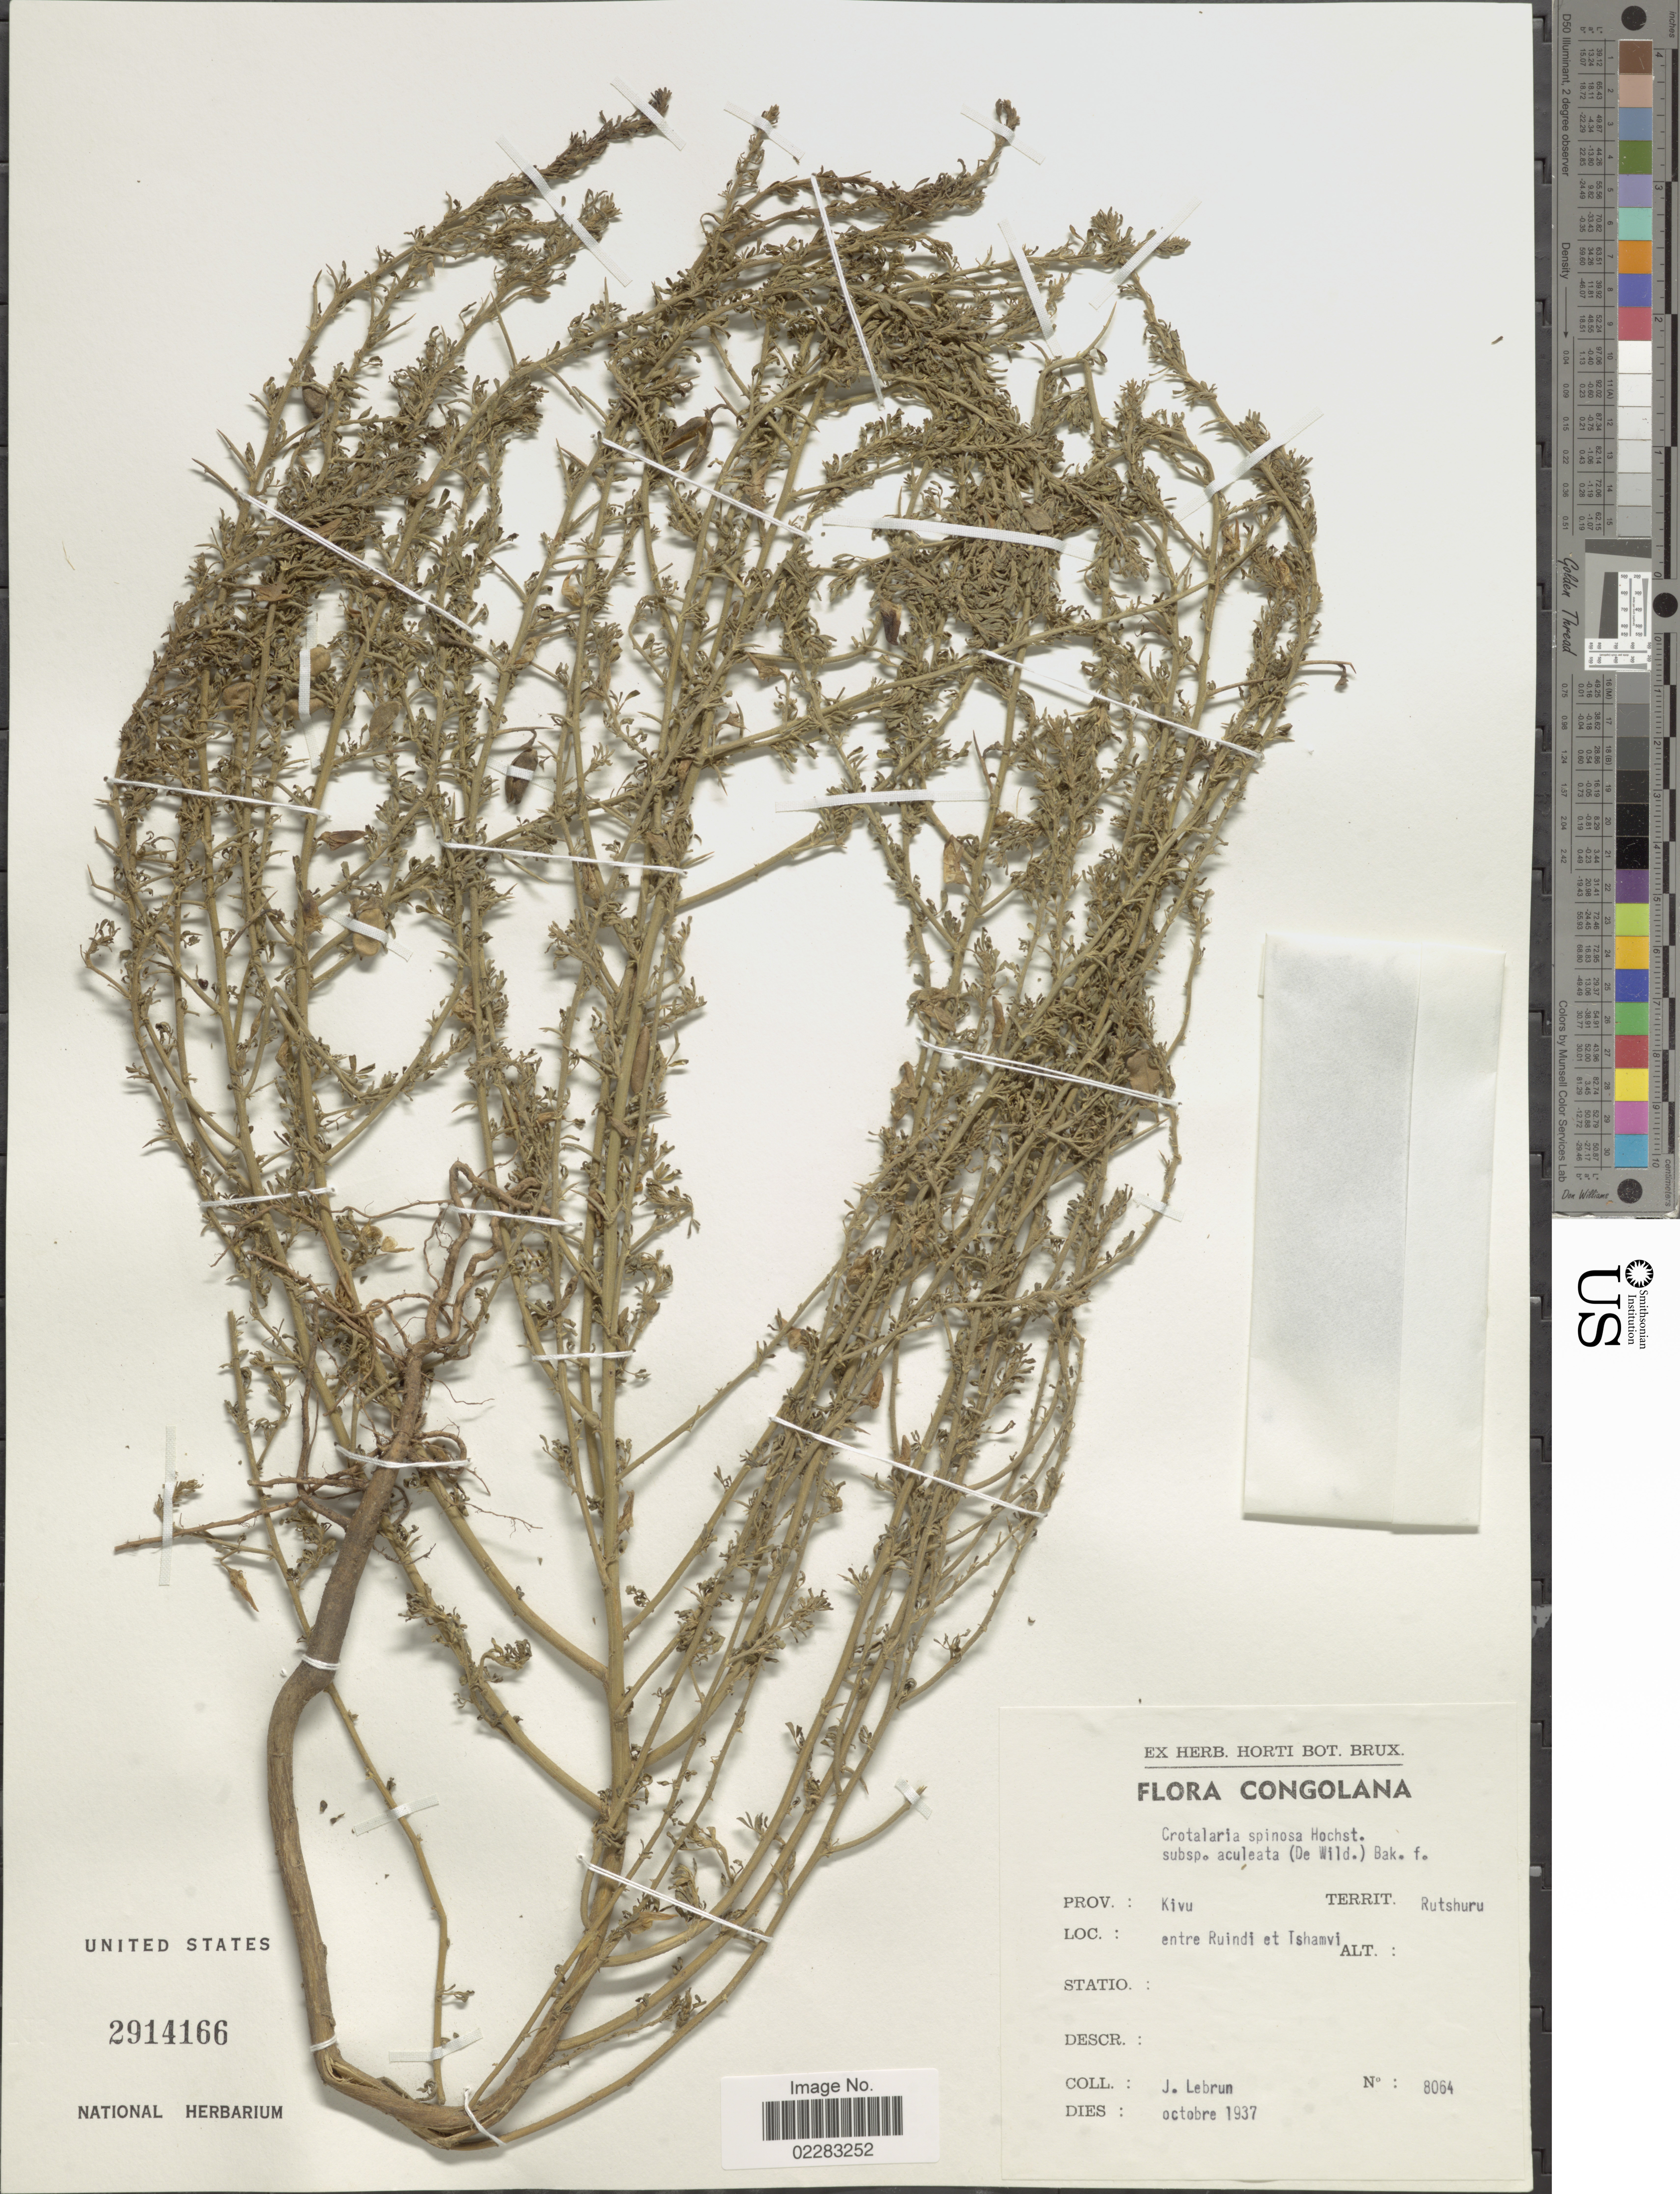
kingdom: Plantae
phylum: Tracheophyta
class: Magnoliopsida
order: Fabales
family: Fabaceae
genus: Crotalaria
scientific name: Crotalaria spinosa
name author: Benth.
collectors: J. A. Lebrun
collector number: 8064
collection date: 1937-10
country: Congo, Democratic Republic of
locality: Prov. Kivu, Territ.: Rutshuru, entre Ruindi et Tshamvi.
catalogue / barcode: US 2914166